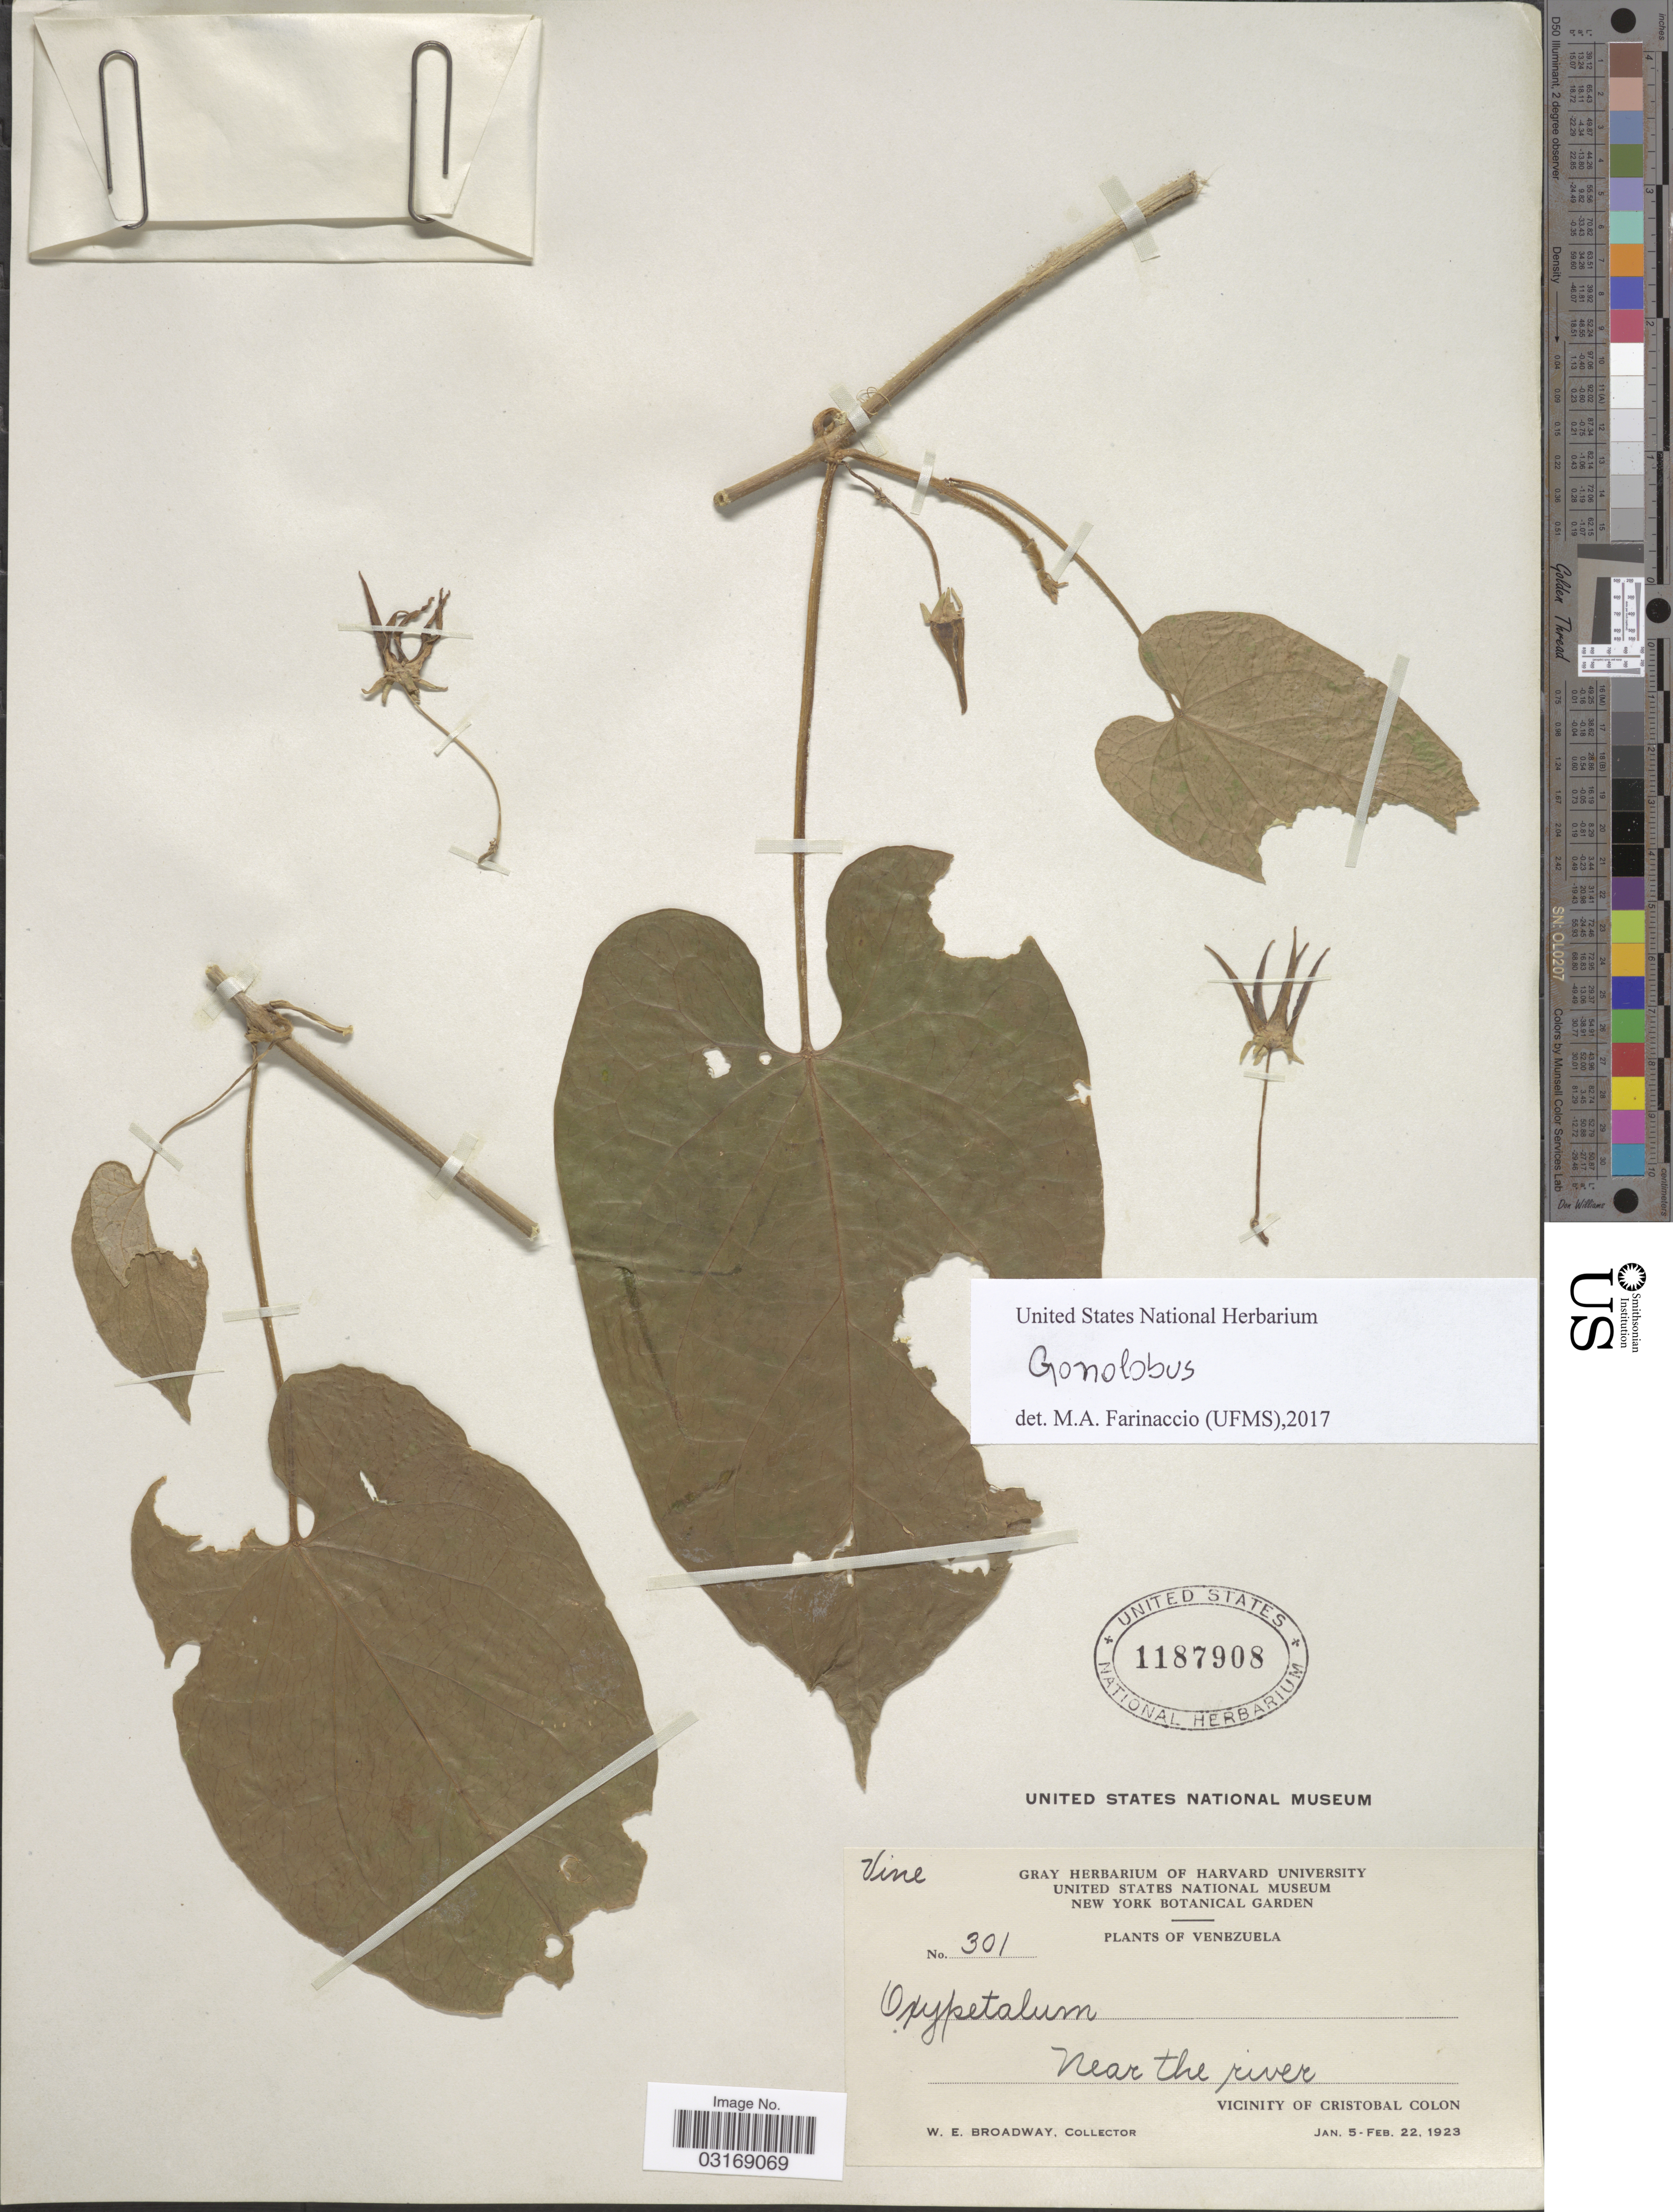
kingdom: Plantae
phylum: Tracheophyta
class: Magnoliopsida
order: Gentianales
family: Apocynaceae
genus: Gonolobus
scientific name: Gonolobus sp.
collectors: W. E. Broadway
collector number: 301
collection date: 1923-01-05/1923-02-22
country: Venezuela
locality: Near the river. Vicinity of Cristobal Colon.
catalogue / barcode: US 1187908